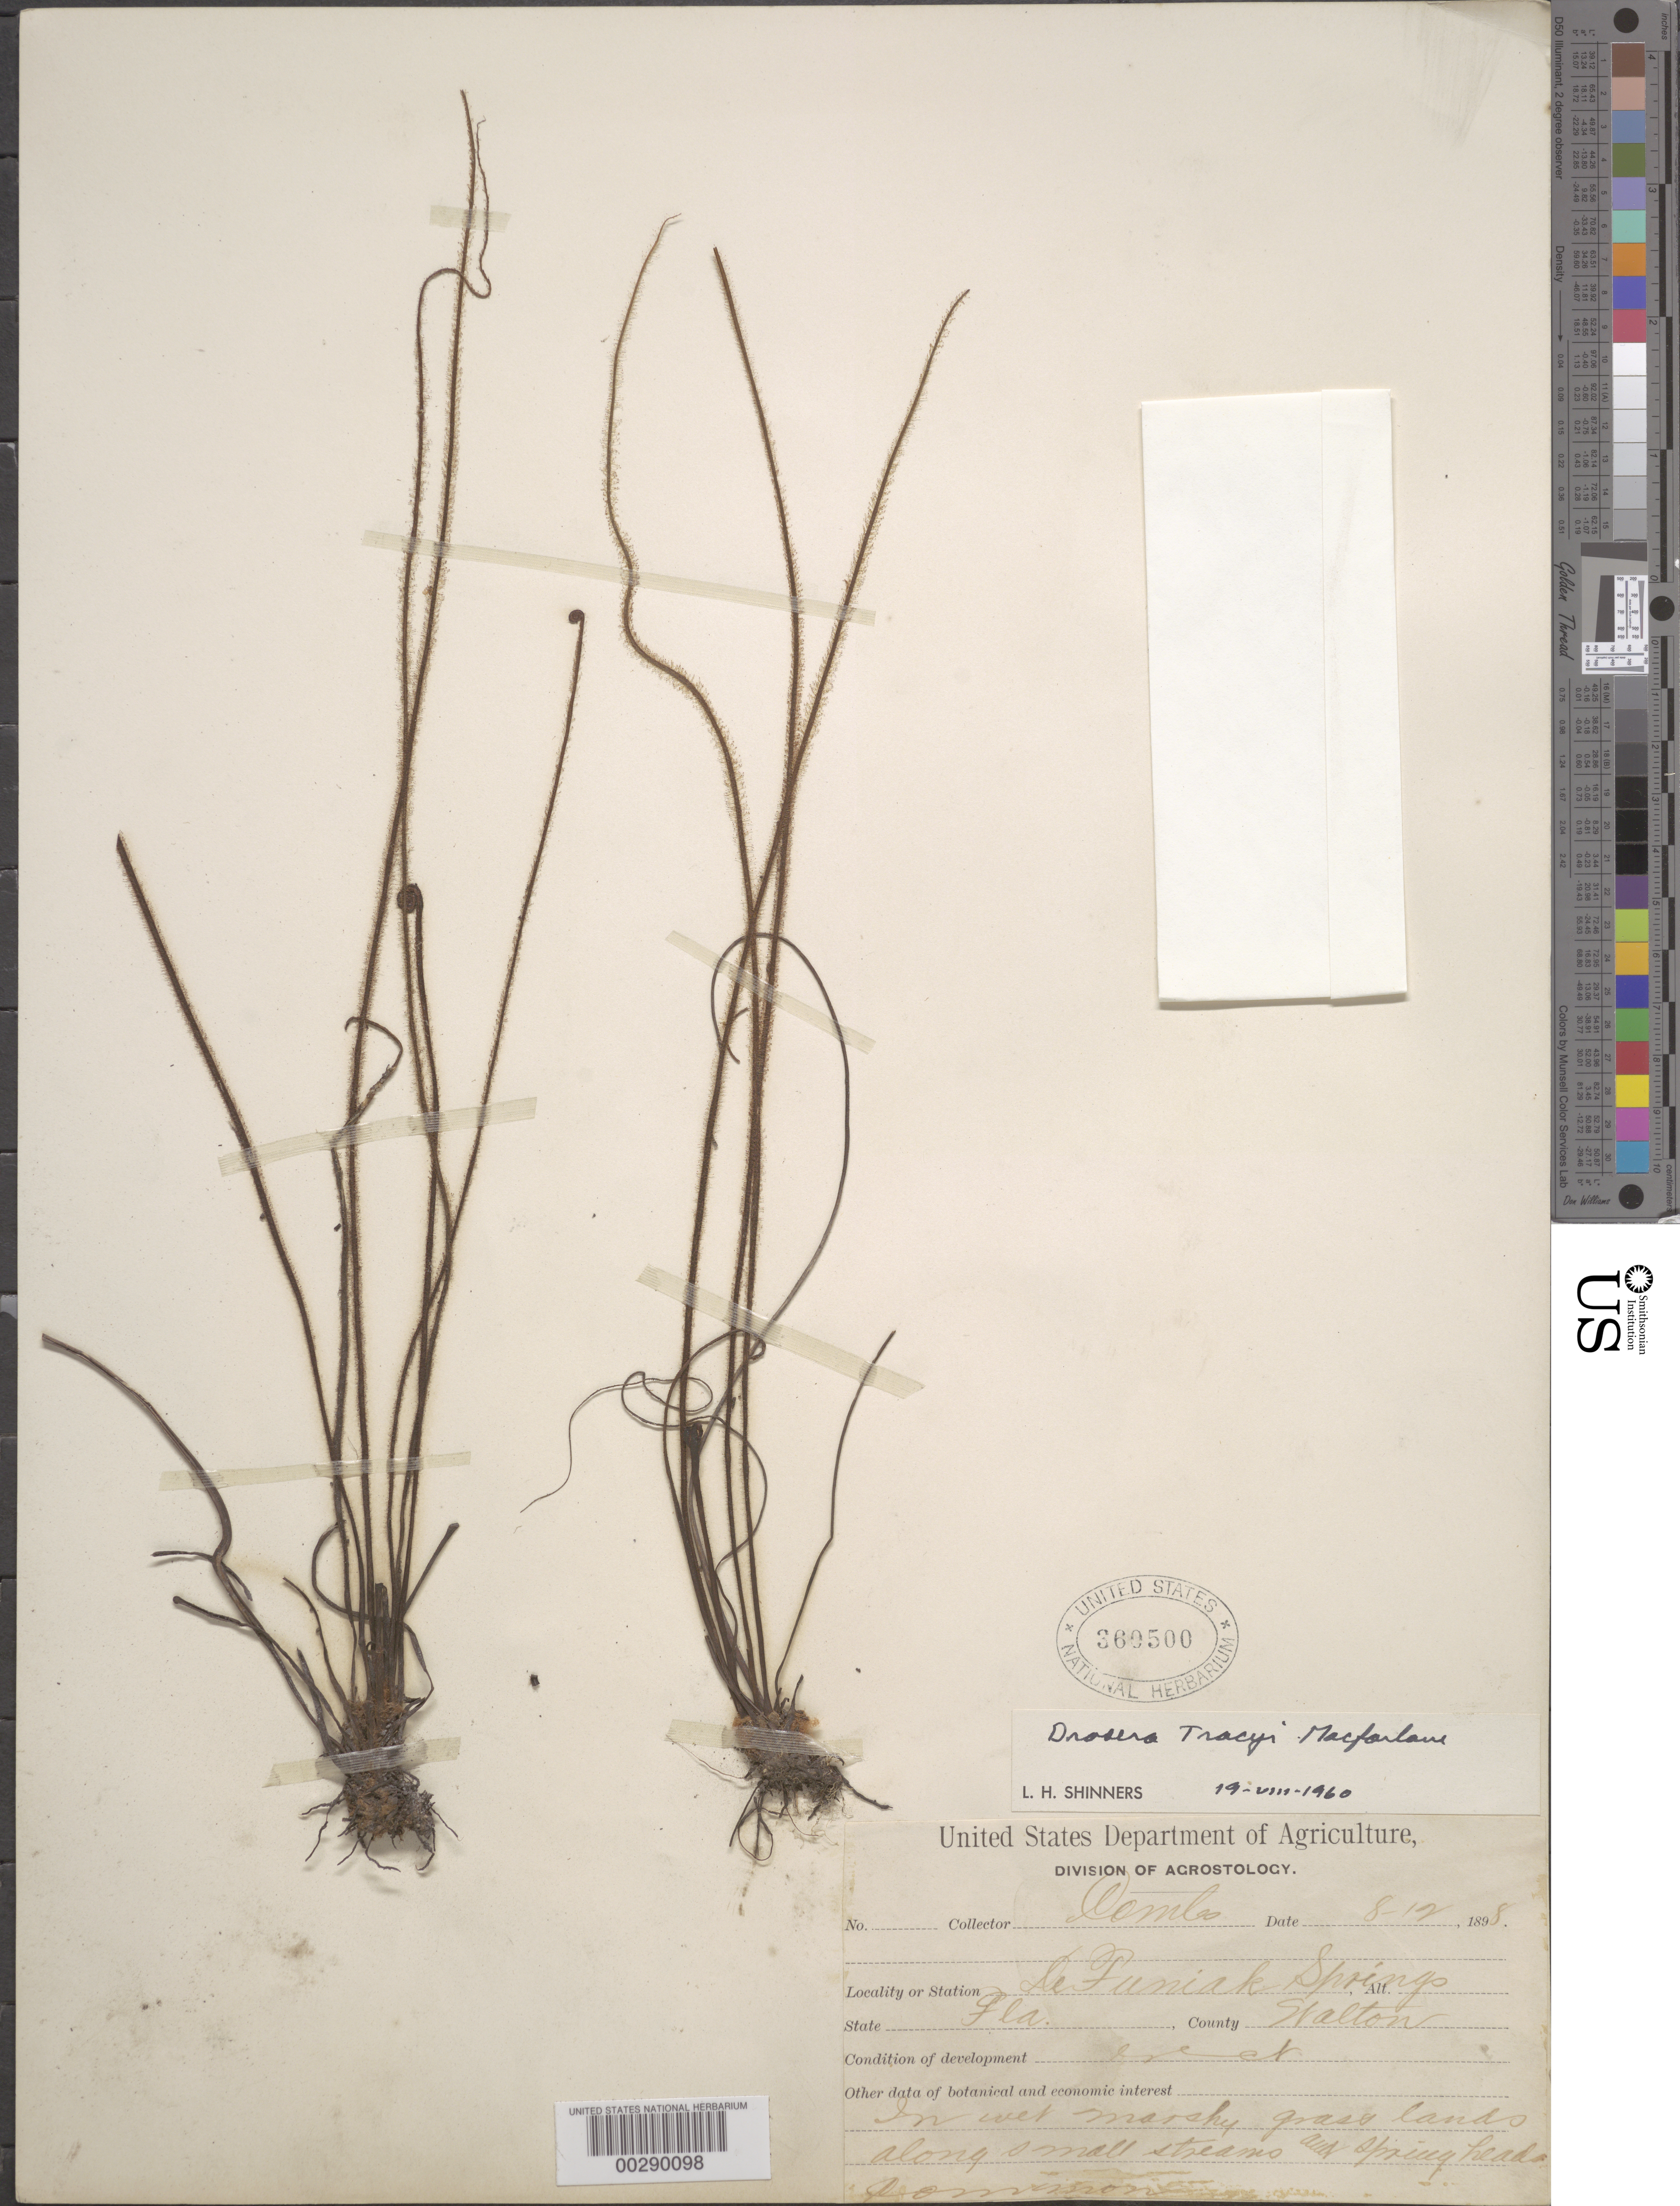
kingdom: Plantae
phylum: Tracheophyta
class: Magnoliopsida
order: Caryophyllales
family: Droseraceae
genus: Drosera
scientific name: Drosera tracyi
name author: Macfarl.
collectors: -. Comtes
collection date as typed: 08 Dec 1898 or 12 Aug 1898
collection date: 1898-08-12 or 1898-12-08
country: United States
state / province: Florida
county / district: Walton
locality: De funiak springs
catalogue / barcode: US 369500